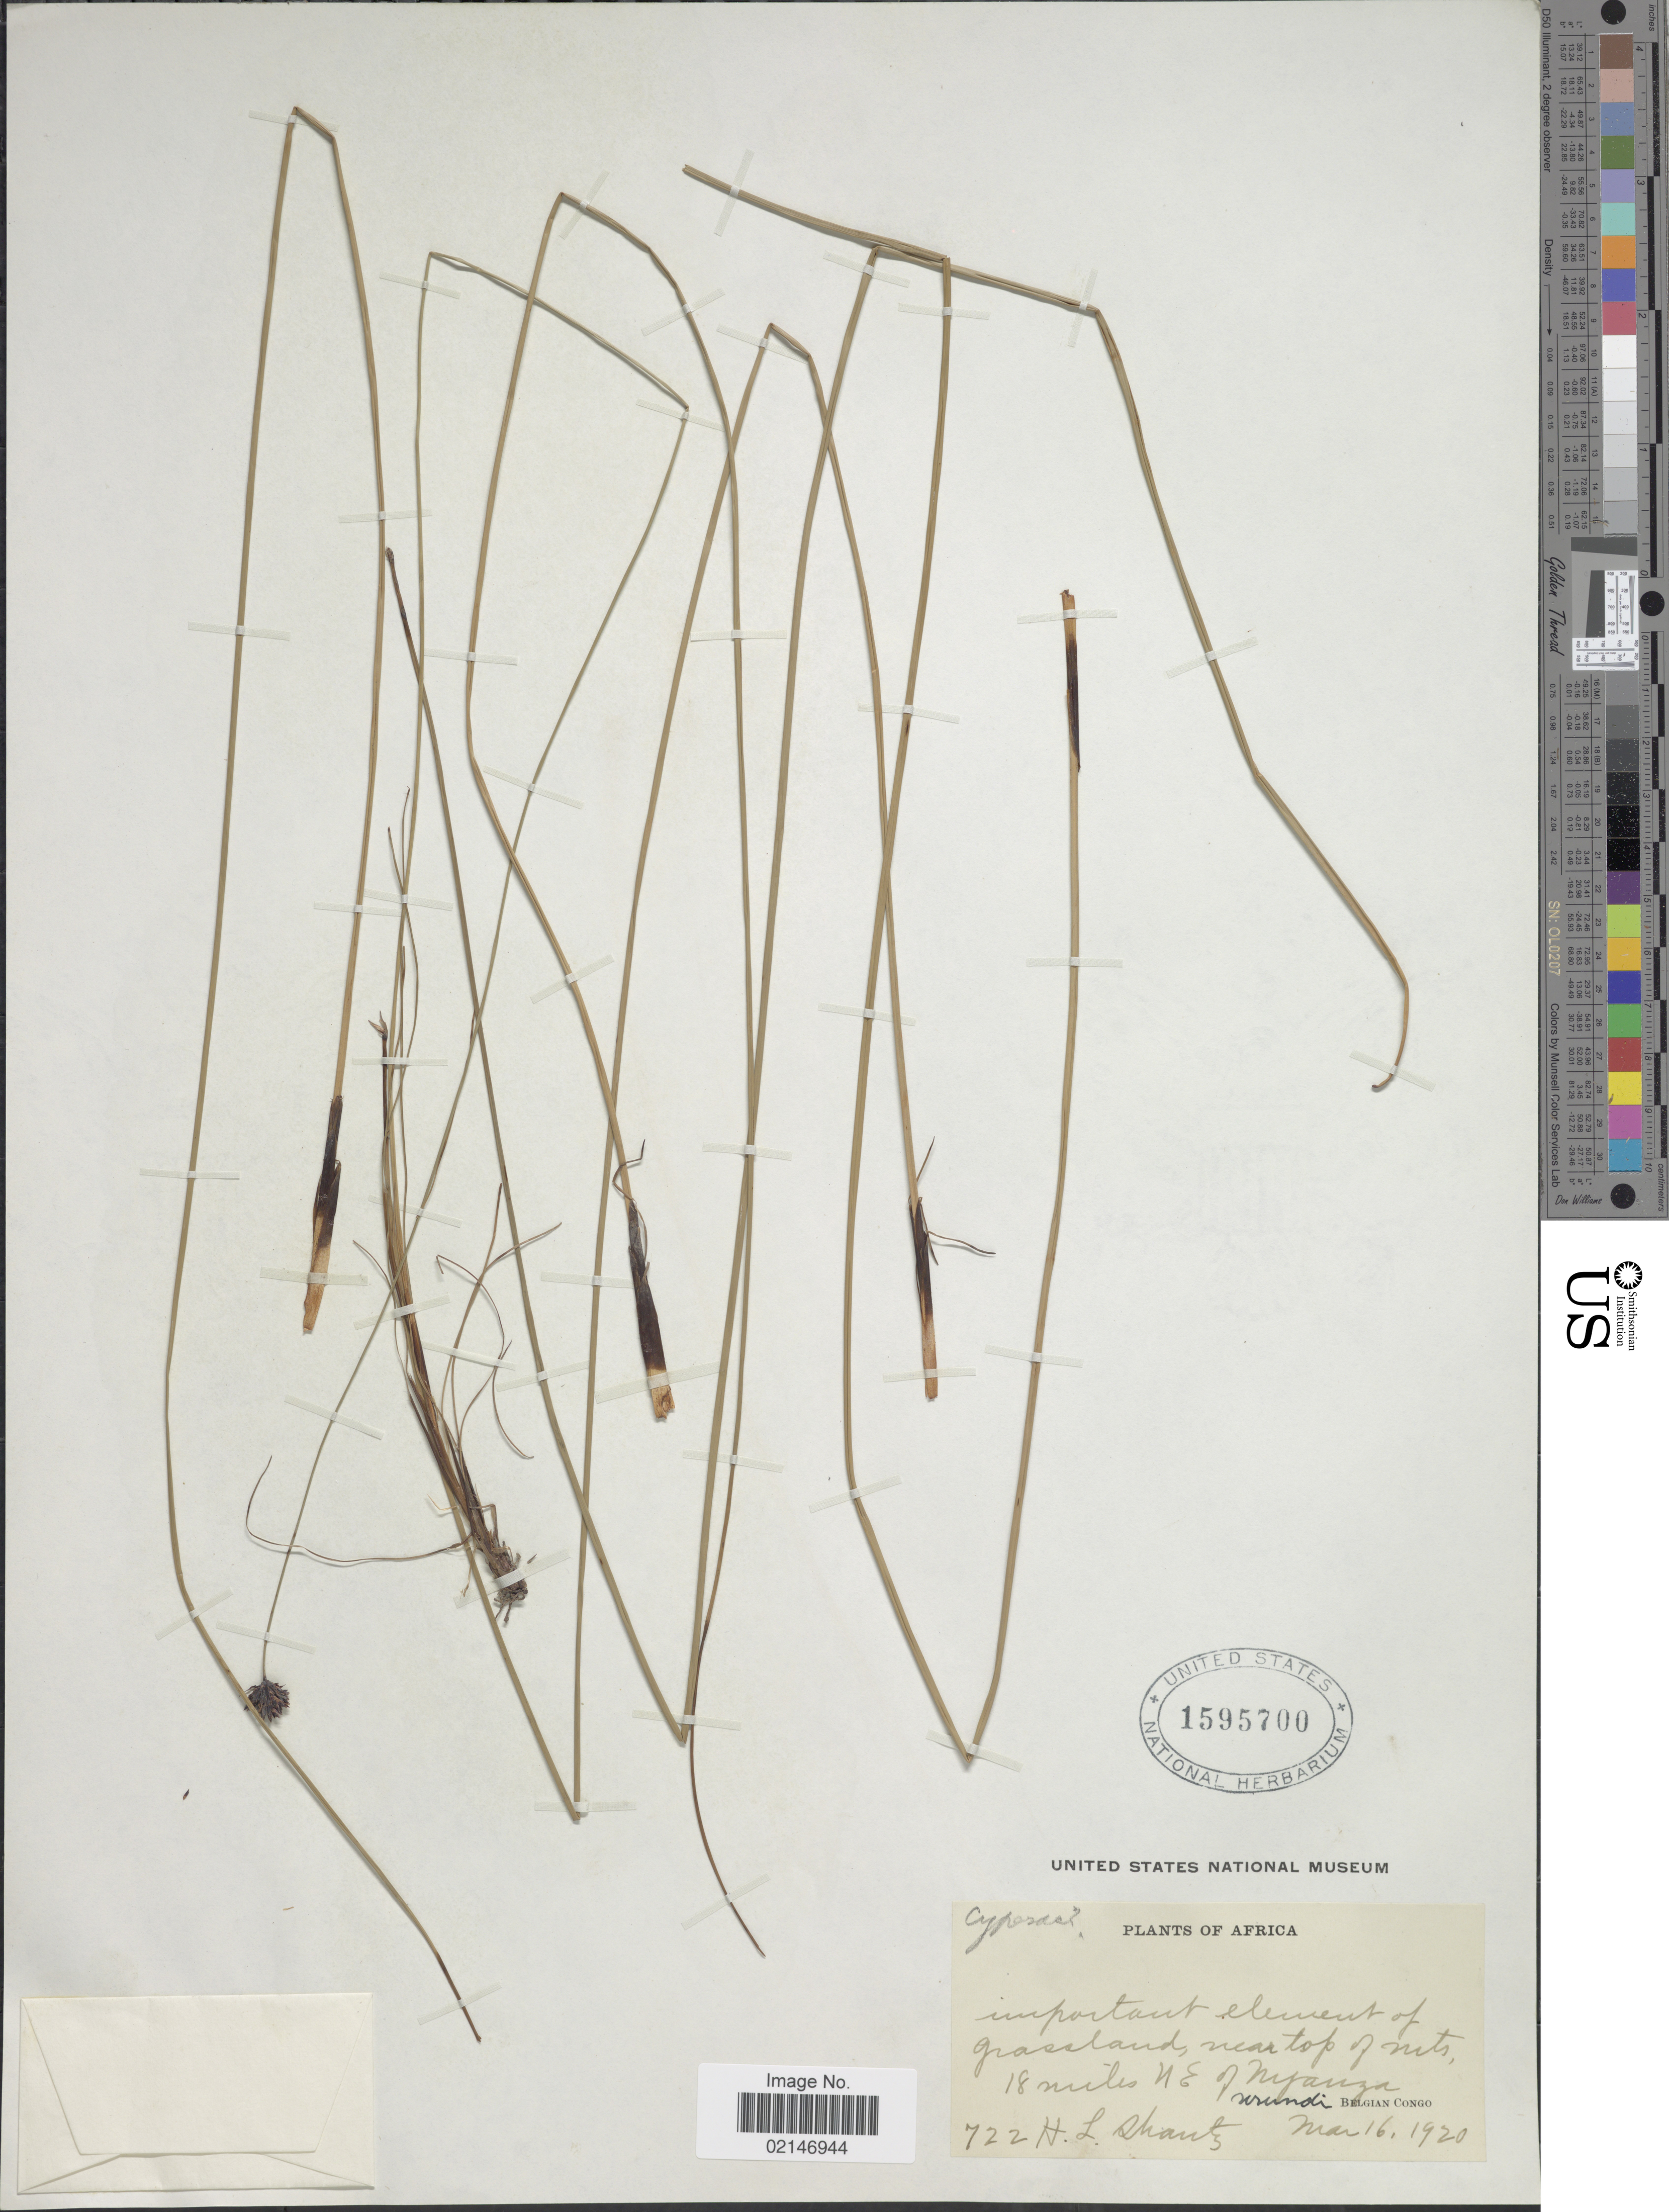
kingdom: Plantae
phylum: Tracheophyta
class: Liliopsida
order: Poales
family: Cyperaceae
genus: Bulbostylis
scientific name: Bulbostylis sp.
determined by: Strong, Mark T., (BOT), Smithsonian Institution - National Museum of Natural History (UNITED STATES)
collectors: H. Shantz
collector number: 722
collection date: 1920-03-16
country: Burundi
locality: Important element of grassland, near top of mts. 18 miles NE of Nyanza, Urundi, Belgian Congo [interpreted]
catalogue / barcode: US 1595700